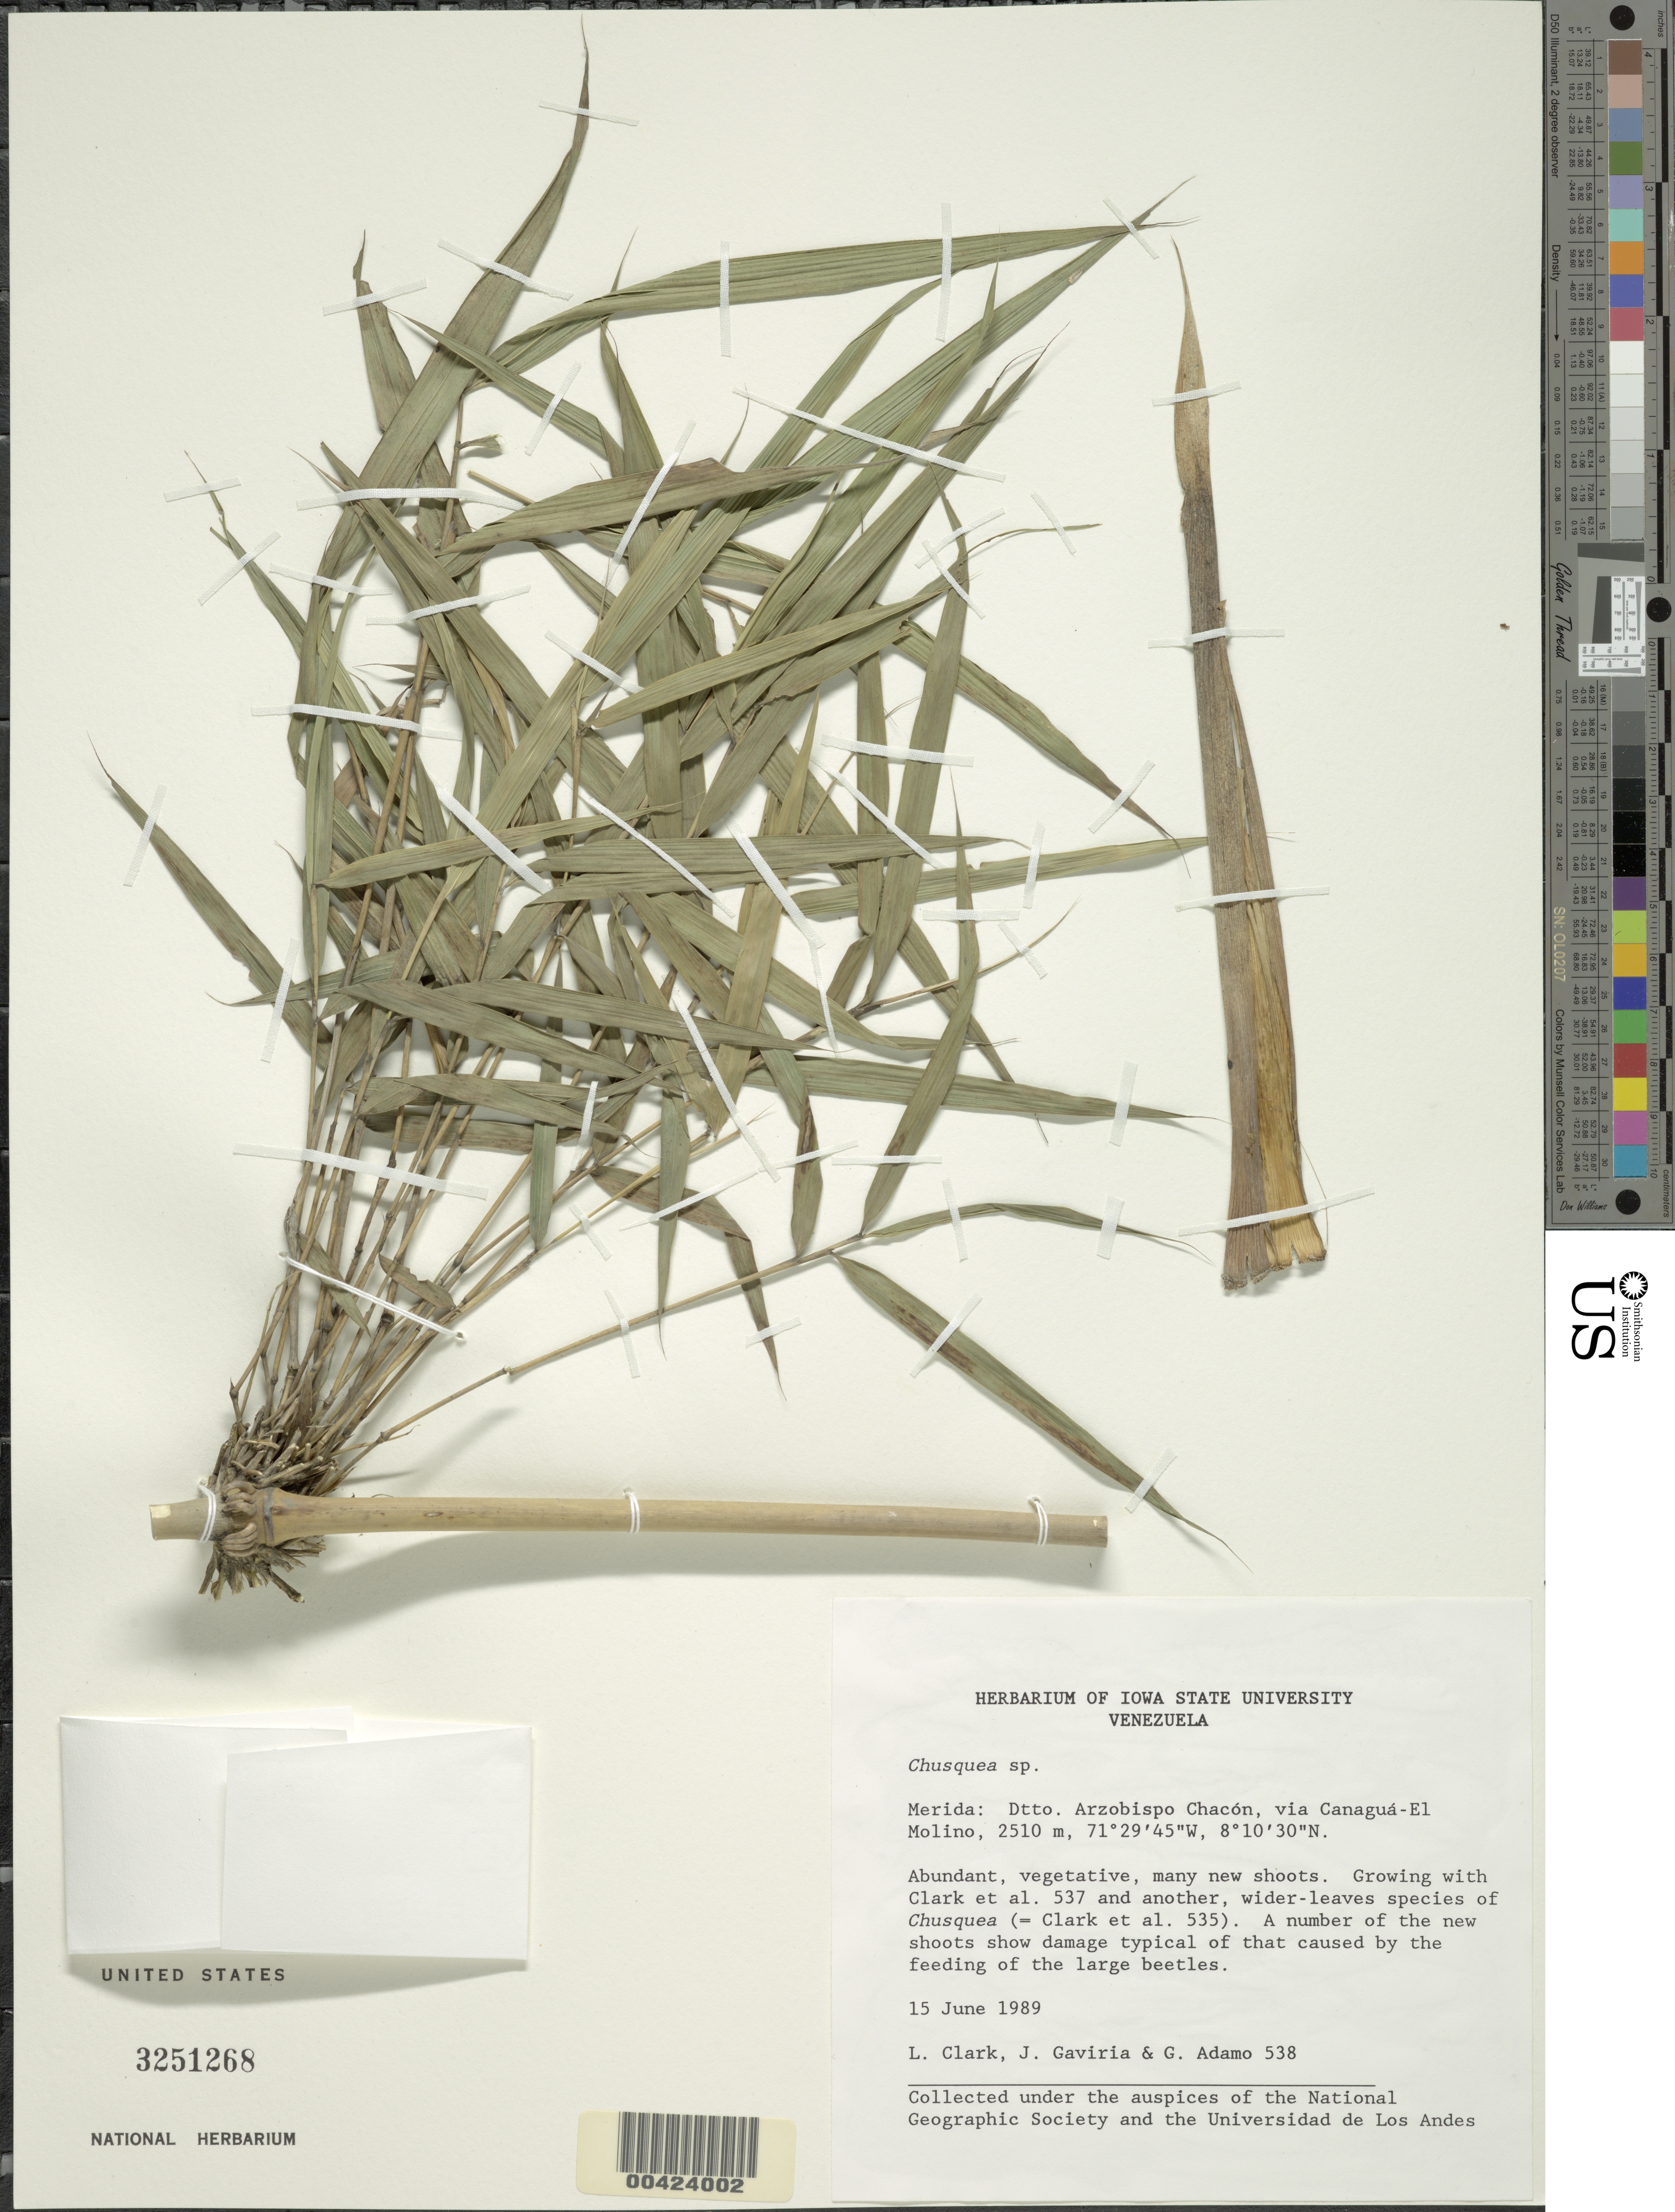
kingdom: Plantae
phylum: Tracheophyta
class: Liliopsida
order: Poales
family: Poaceae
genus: Chusquea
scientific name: Chusquea sp.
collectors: L. G. Clark, J. Gaviria & G. Adamo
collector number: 538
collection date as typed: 15 Jun 1989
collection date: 1989-06-15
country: Venezuela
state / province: Mérida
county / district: Arzobispo Chacón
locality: Via Canagua - El Molino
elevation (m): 2510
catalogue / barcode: US 3251268